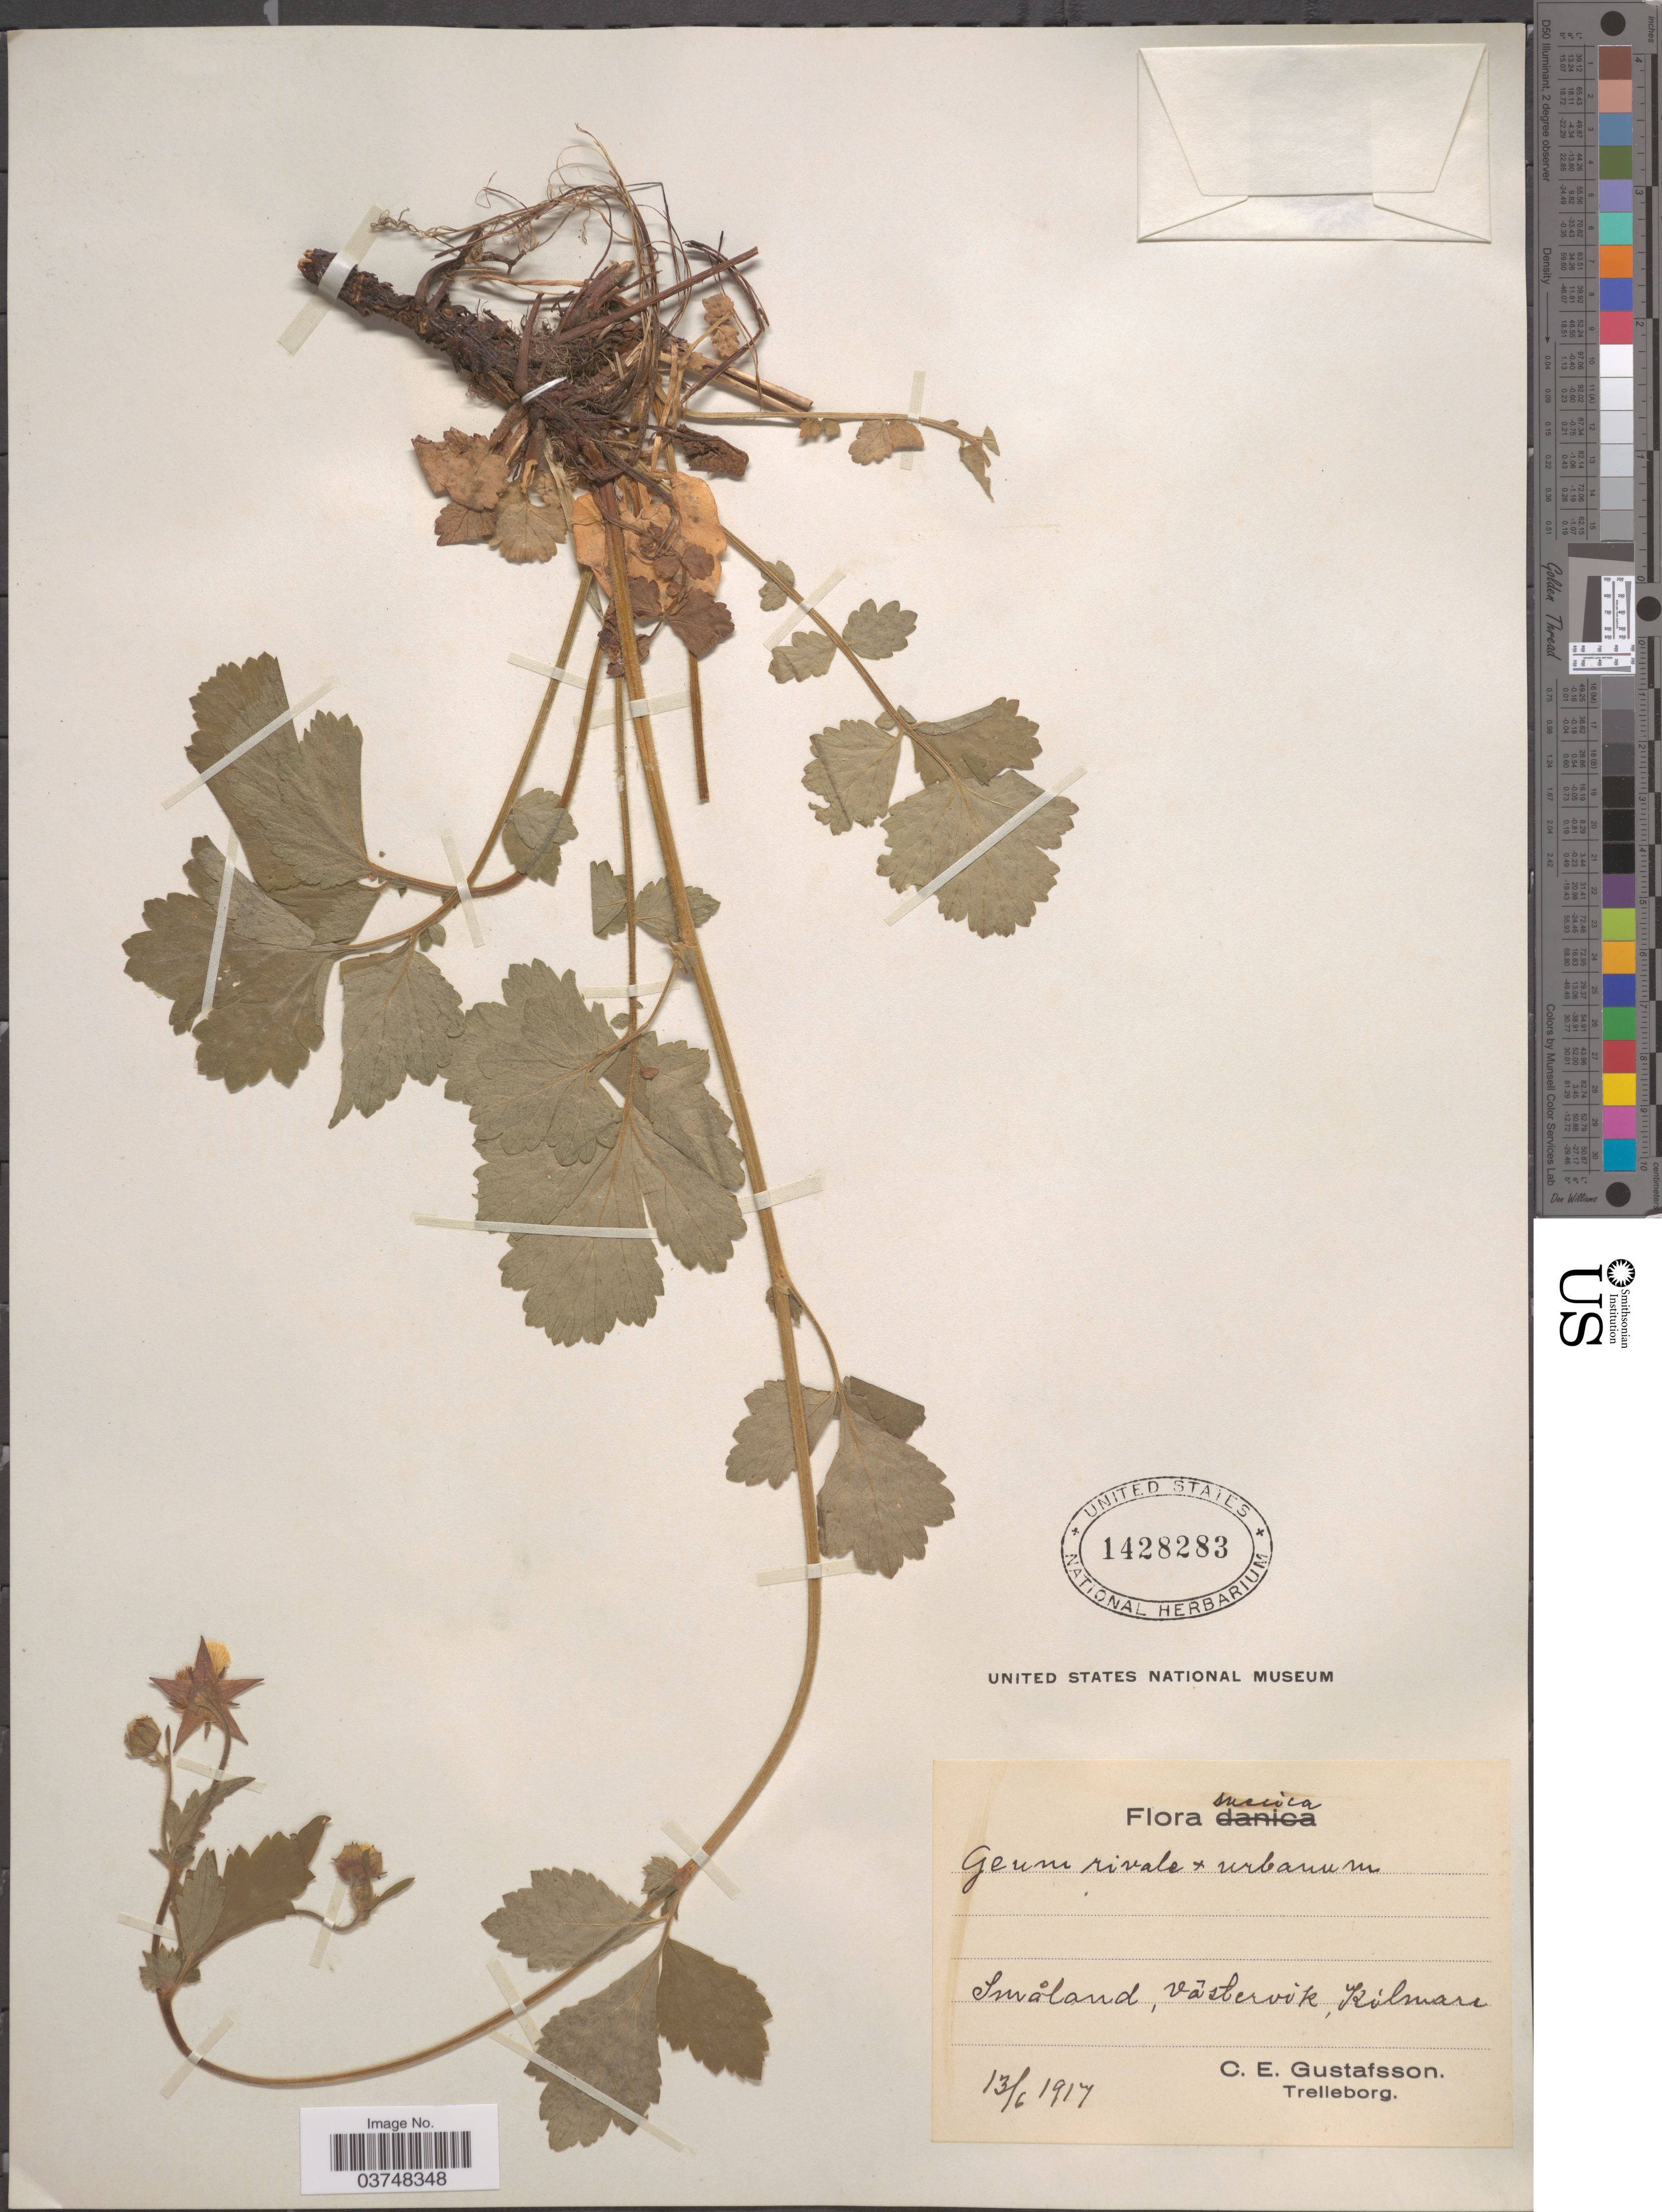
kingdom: Plantae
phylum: Tracheophyta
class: Magnoliopsida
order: Rosales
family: Rosaceae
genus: Geum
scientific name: Geum rivale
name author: L.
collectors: C. Gustafsson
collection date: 1917-06-13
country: Sweden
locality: Suecica. Småland, Västervik, Kalmar.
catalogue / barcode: US 1428283